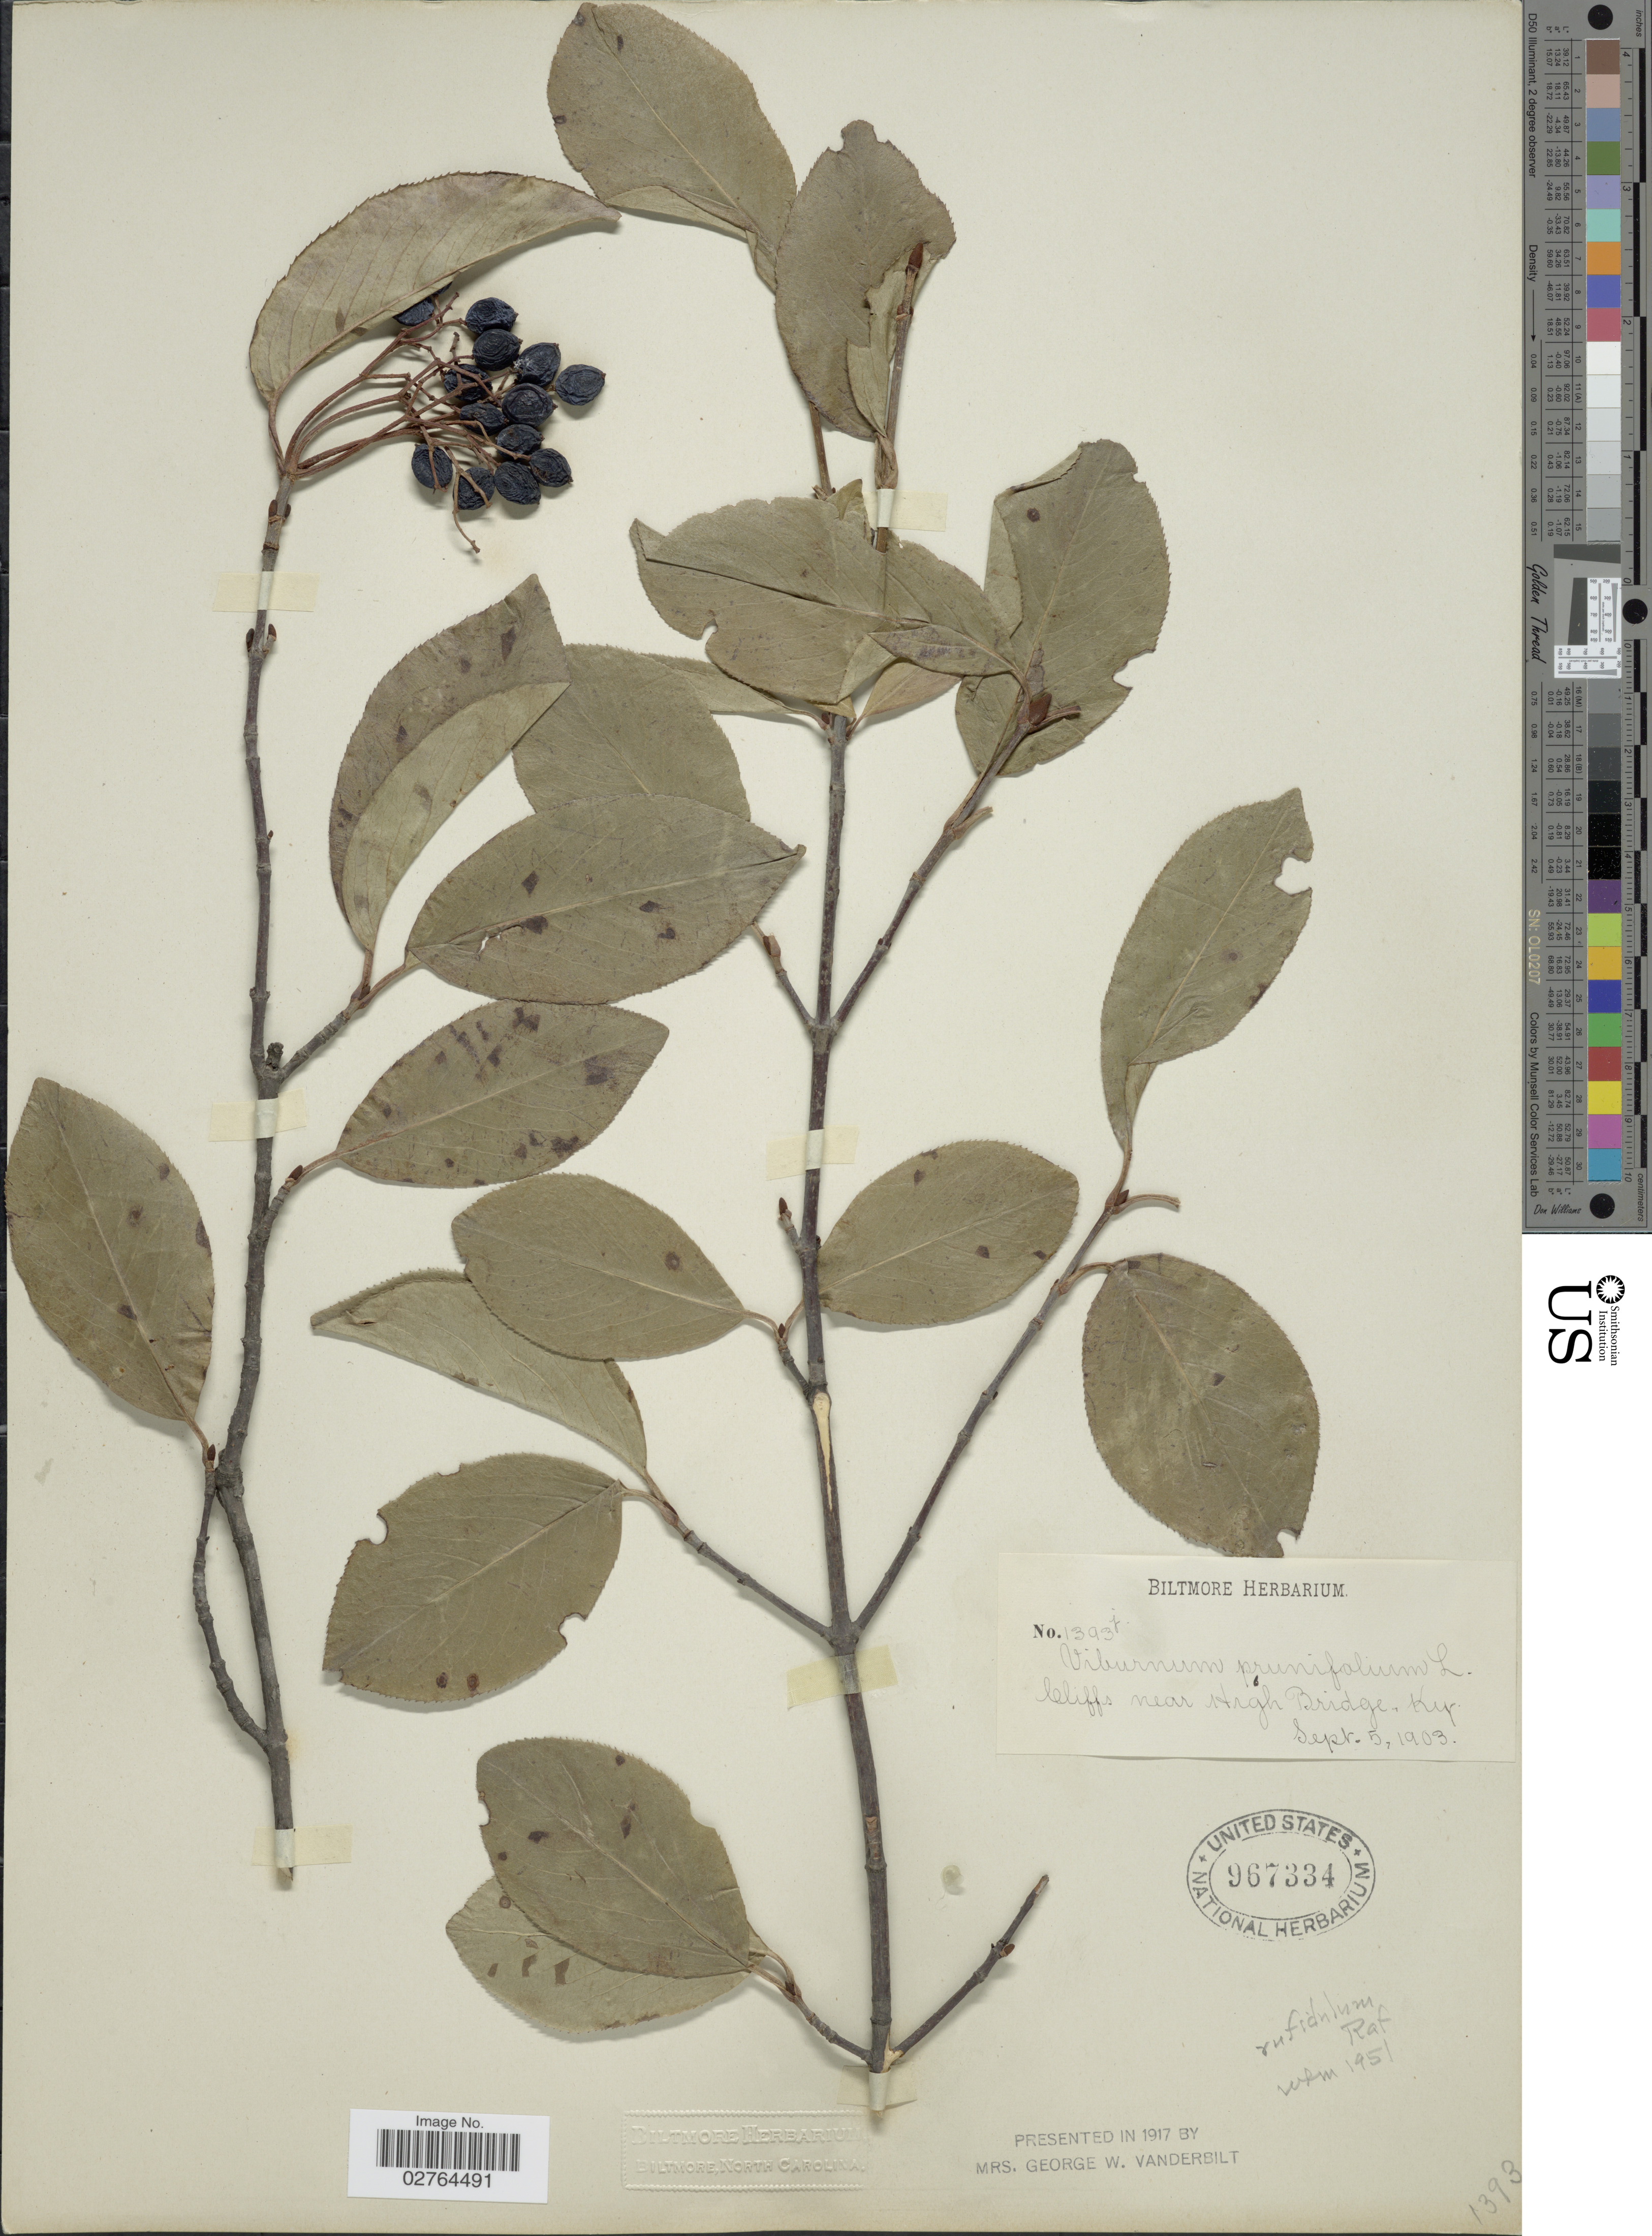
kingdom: Plantae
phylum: Tracheophyta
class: Magnoliopsida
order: Dipsacales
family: Viburnaceae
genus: Viburnum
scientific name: Viburnum rufidulum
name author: Raf.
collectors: ex herb. Biltmore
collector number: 1393j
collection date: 1903-09-05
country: United States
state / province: Kentucky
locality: Cliffs near High Bridge.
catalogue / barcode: US 967334